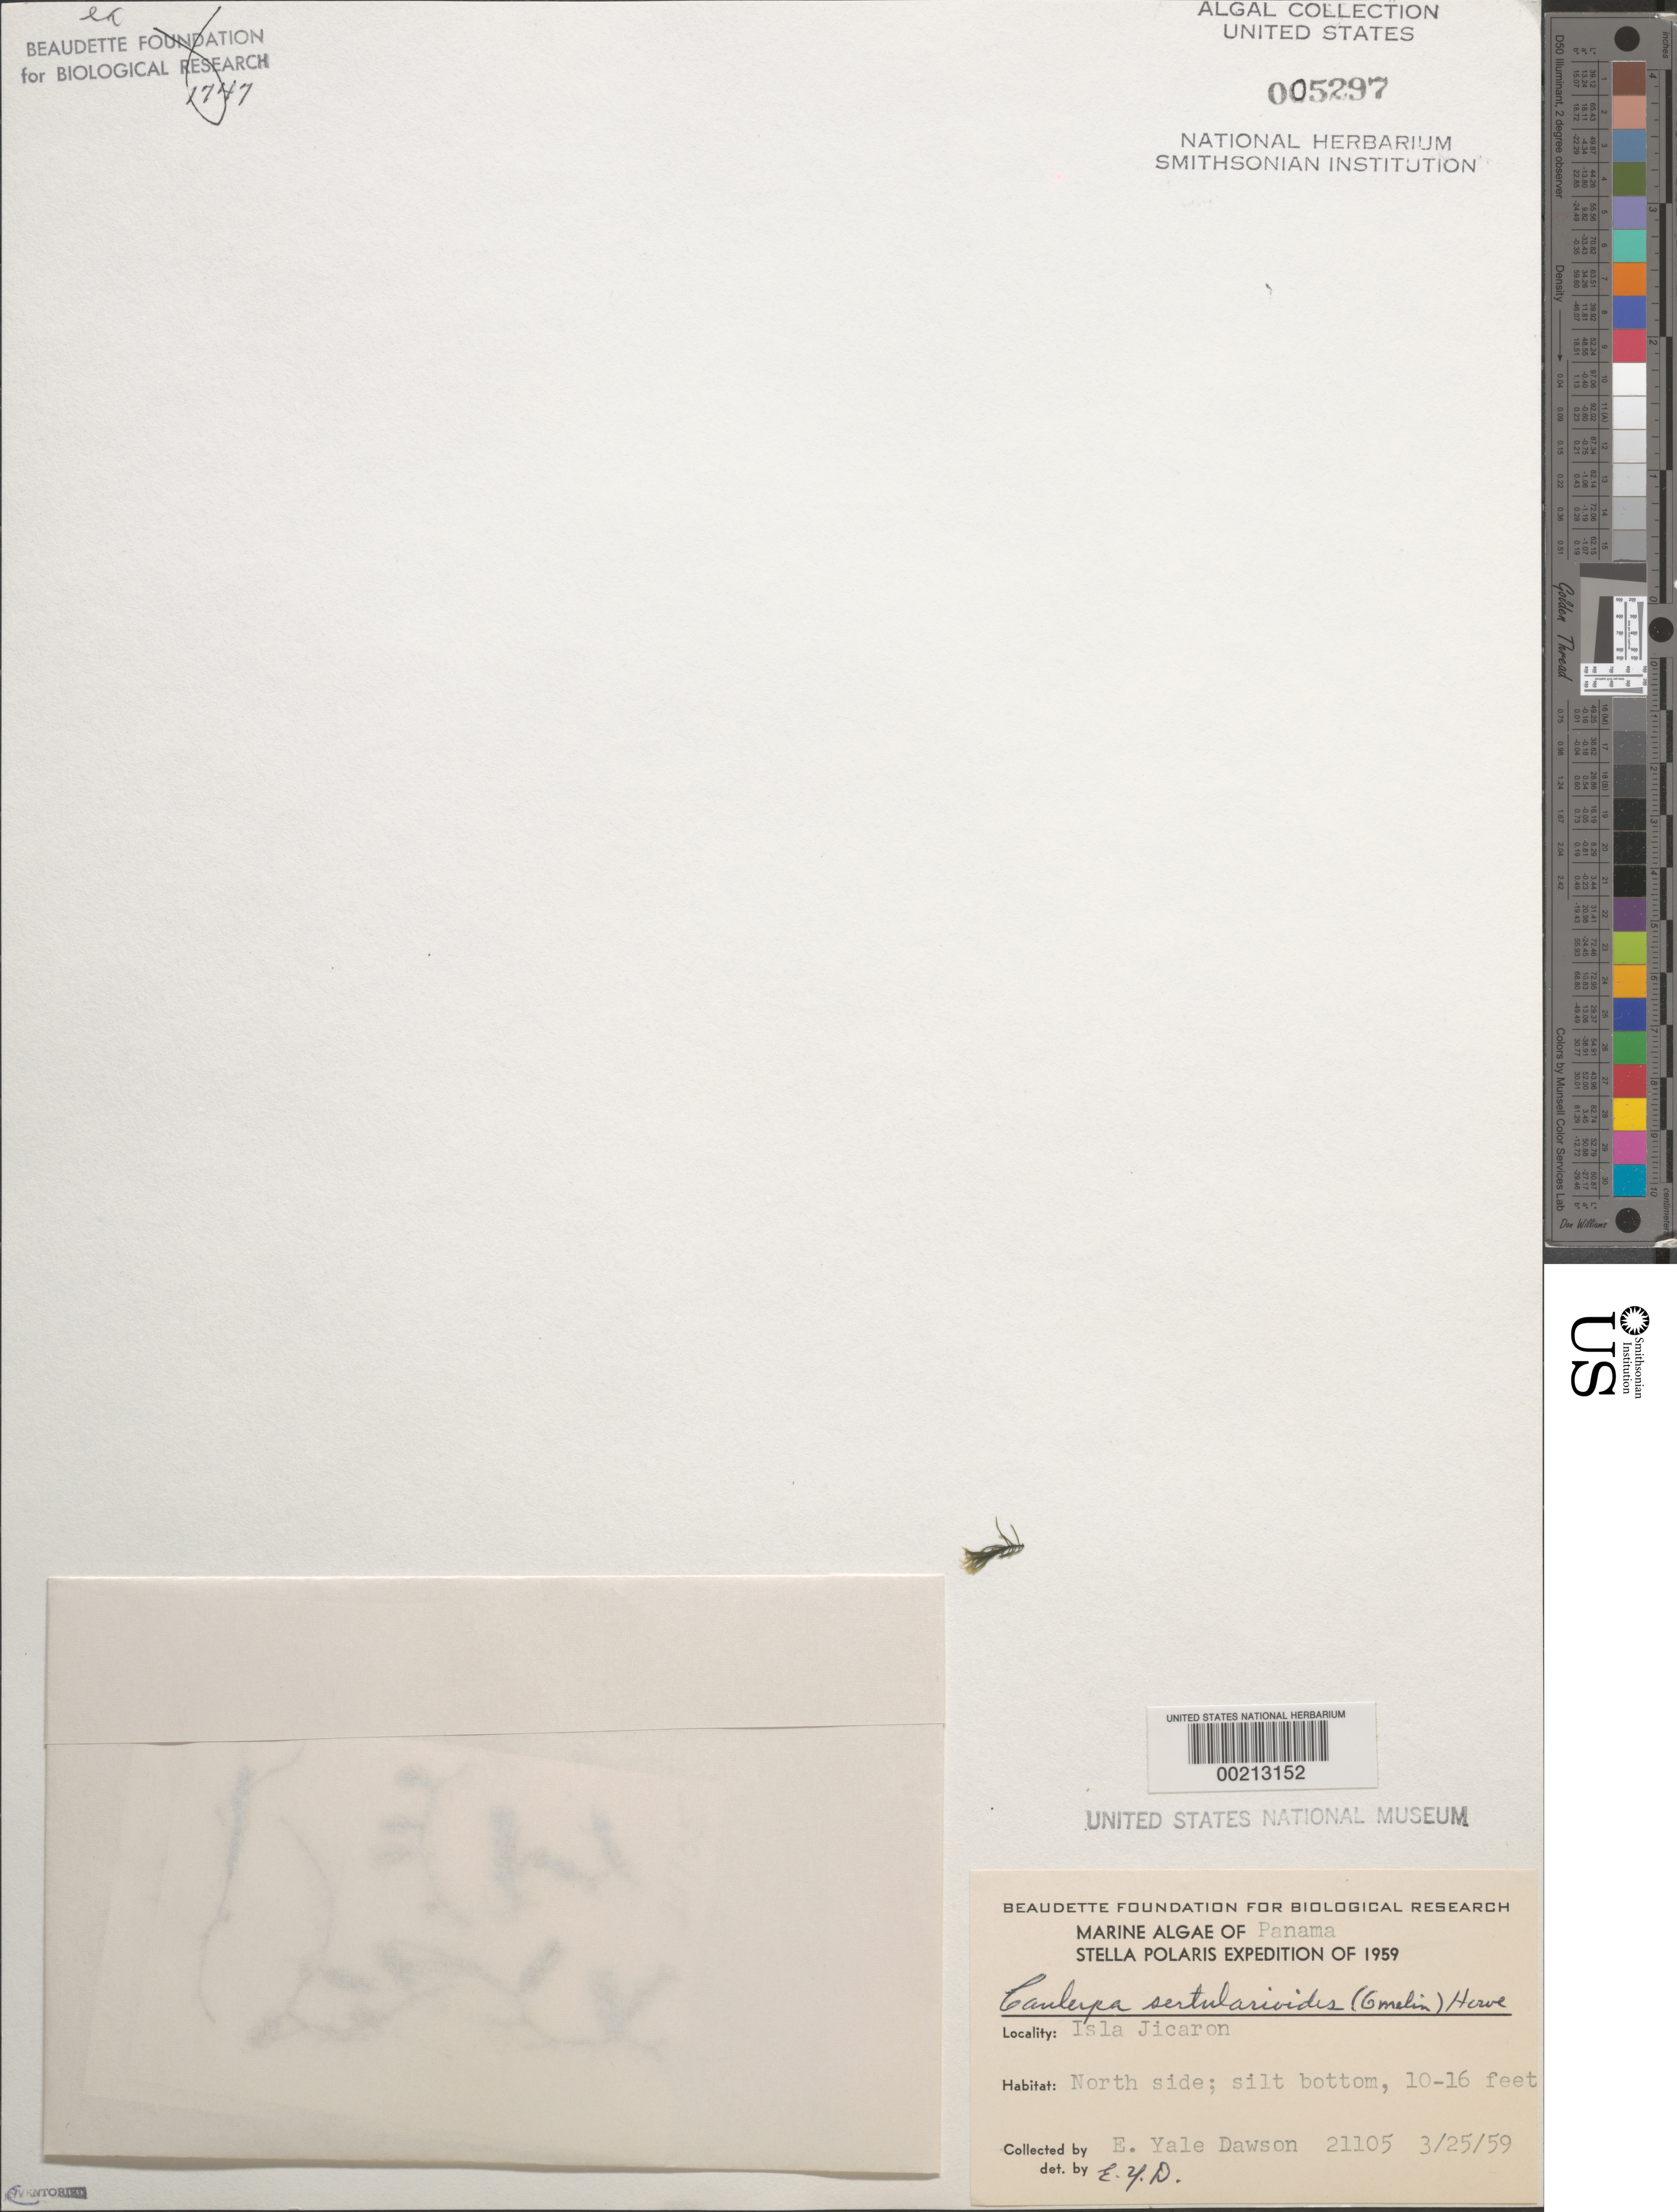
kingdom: Plantae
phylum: Chlorophyta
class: Ulvophyceae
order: Bryopsidales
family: Caulerpaceae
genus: Caulerpa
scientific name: Caulerpa sertularioides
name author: (S.G. Gmel.) M. Howe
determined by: Dawson, E. Y.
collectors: E. Y. Dawson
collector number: EYD 21105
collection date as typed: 25 Mar 1959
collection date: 1959-03-25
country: Panama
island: Jicarón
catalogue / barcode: US 5297